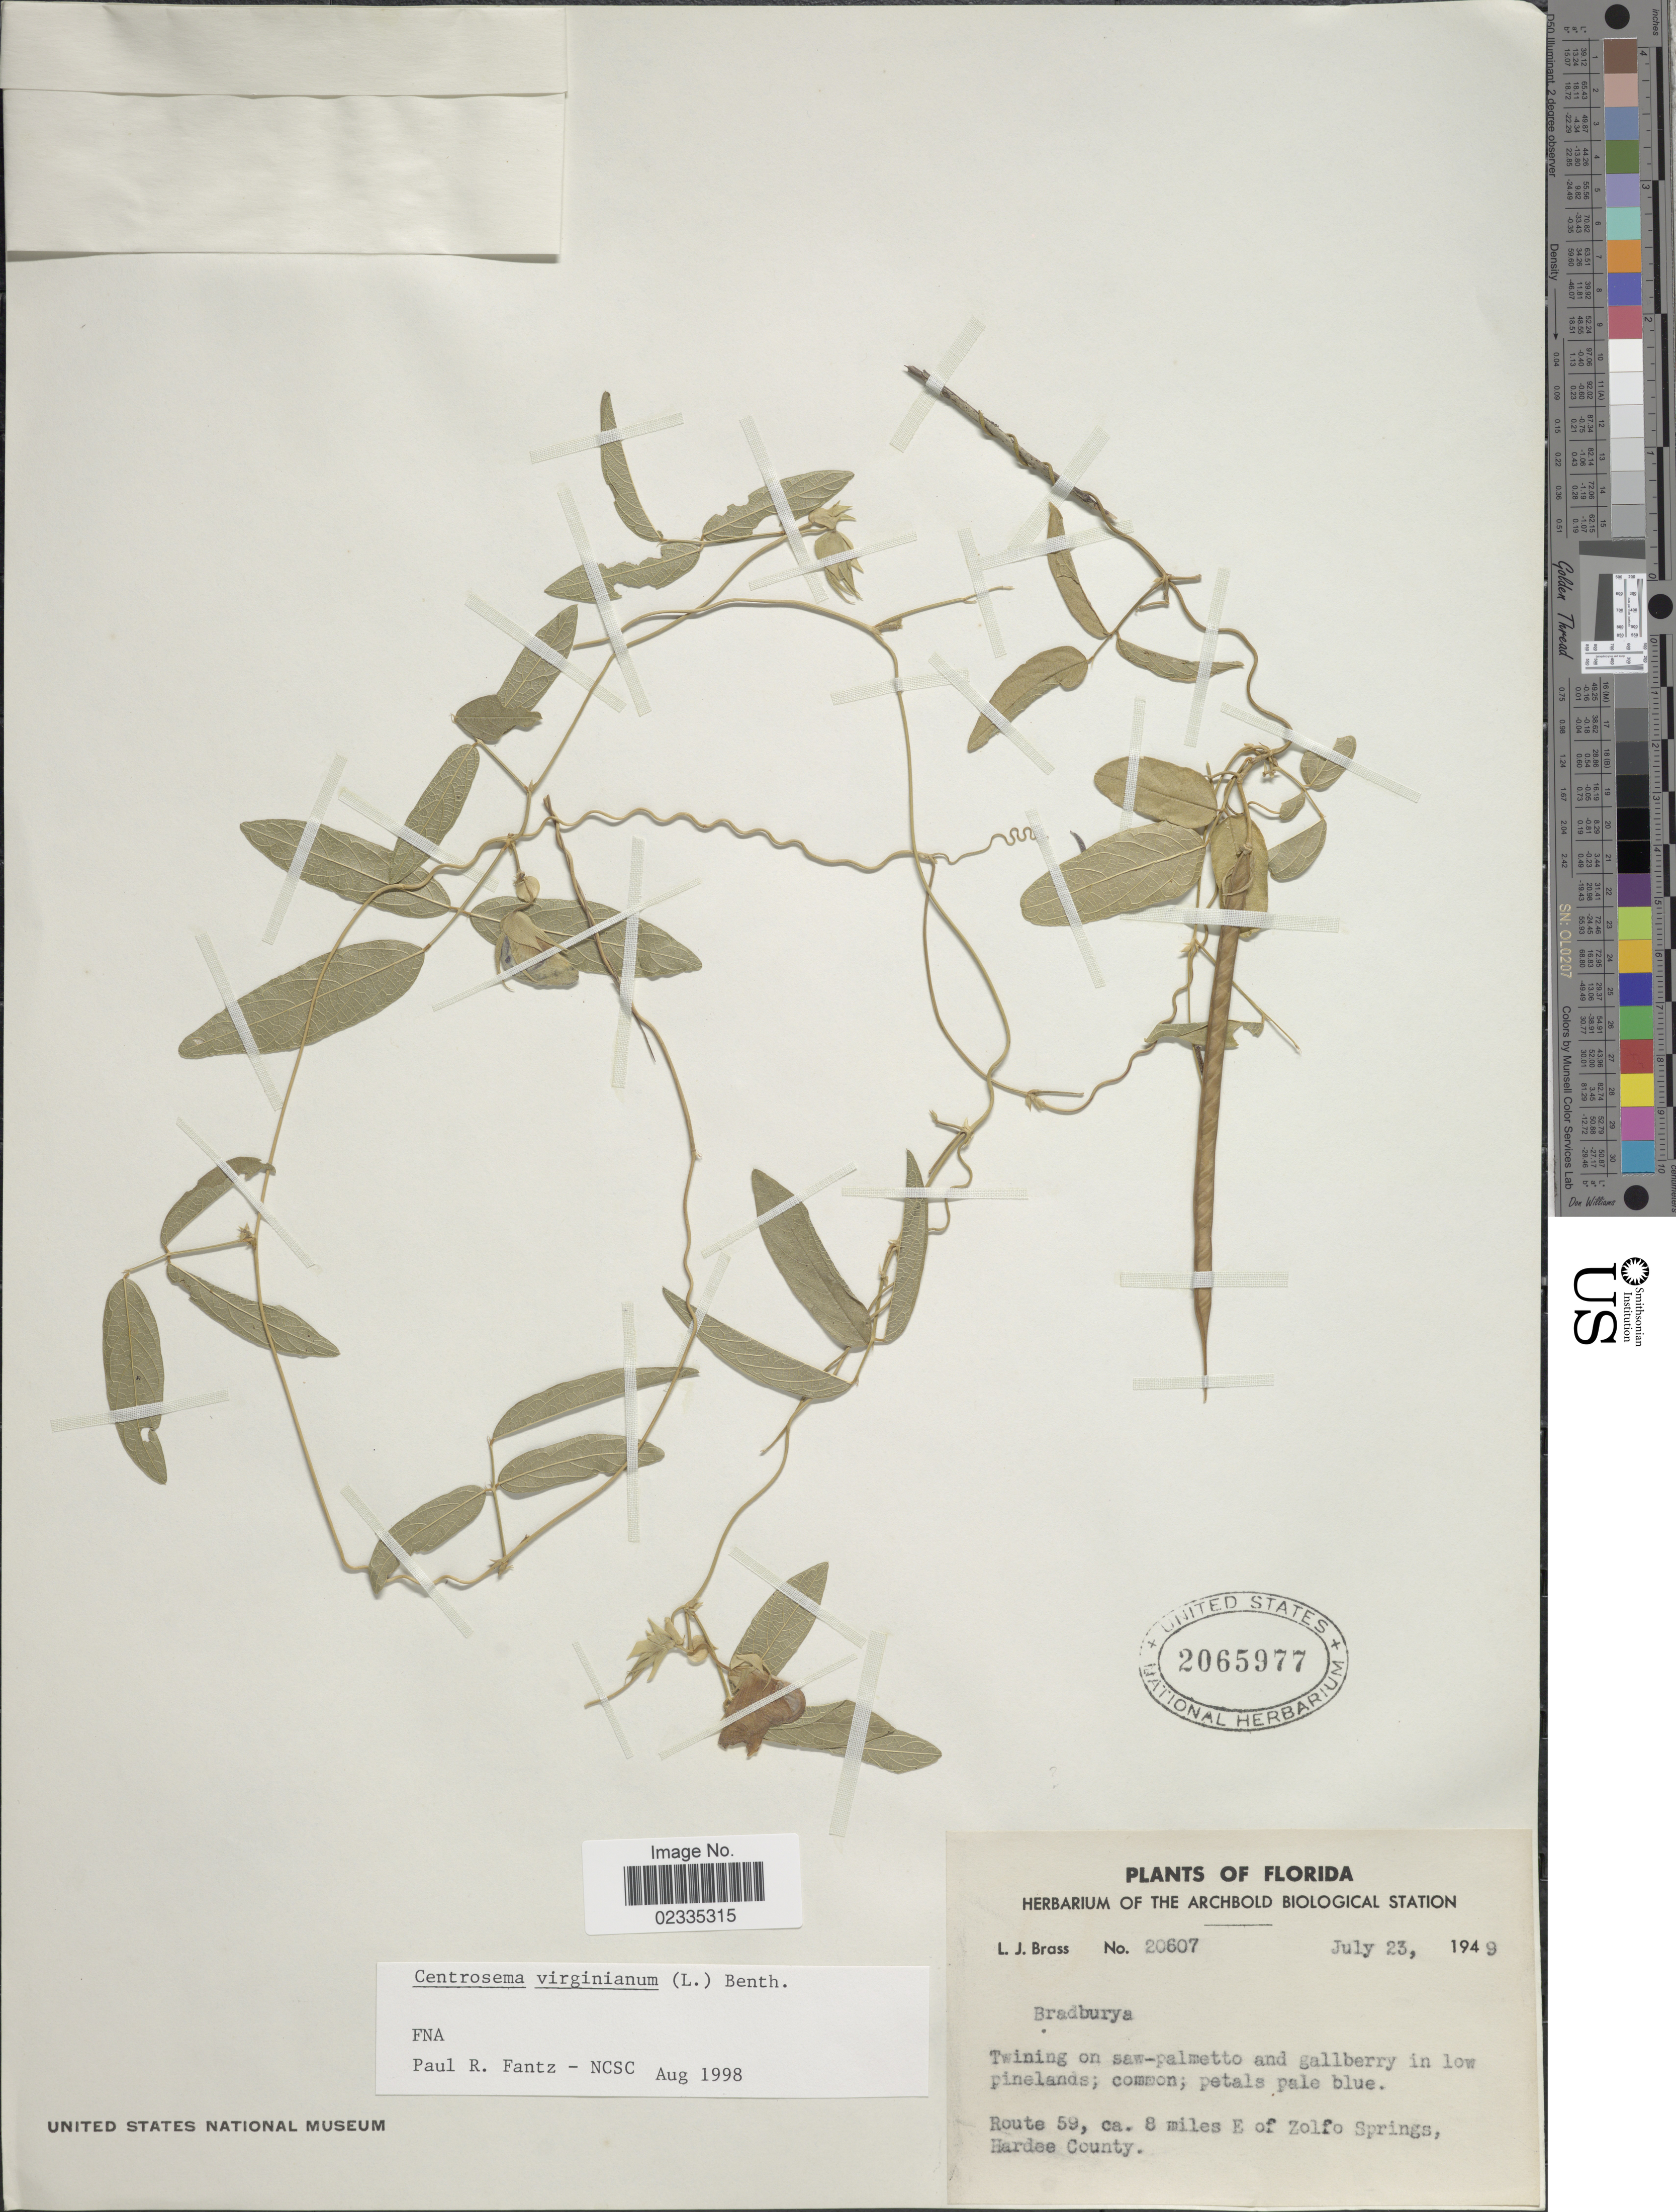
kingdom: Plantae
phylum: Tracheophyta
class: Magnoliopsida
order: Fabales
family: Fabaceae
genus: Centrosema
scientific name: Centrosema virginianum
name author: (L.) Benth.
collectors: L. J. Brass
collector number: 20607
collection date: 1949-07-23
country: United States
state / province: Florida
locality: Route 59, ca. 8 miles E of Zolfo Springs, Hardee County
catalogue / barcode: US 2065977